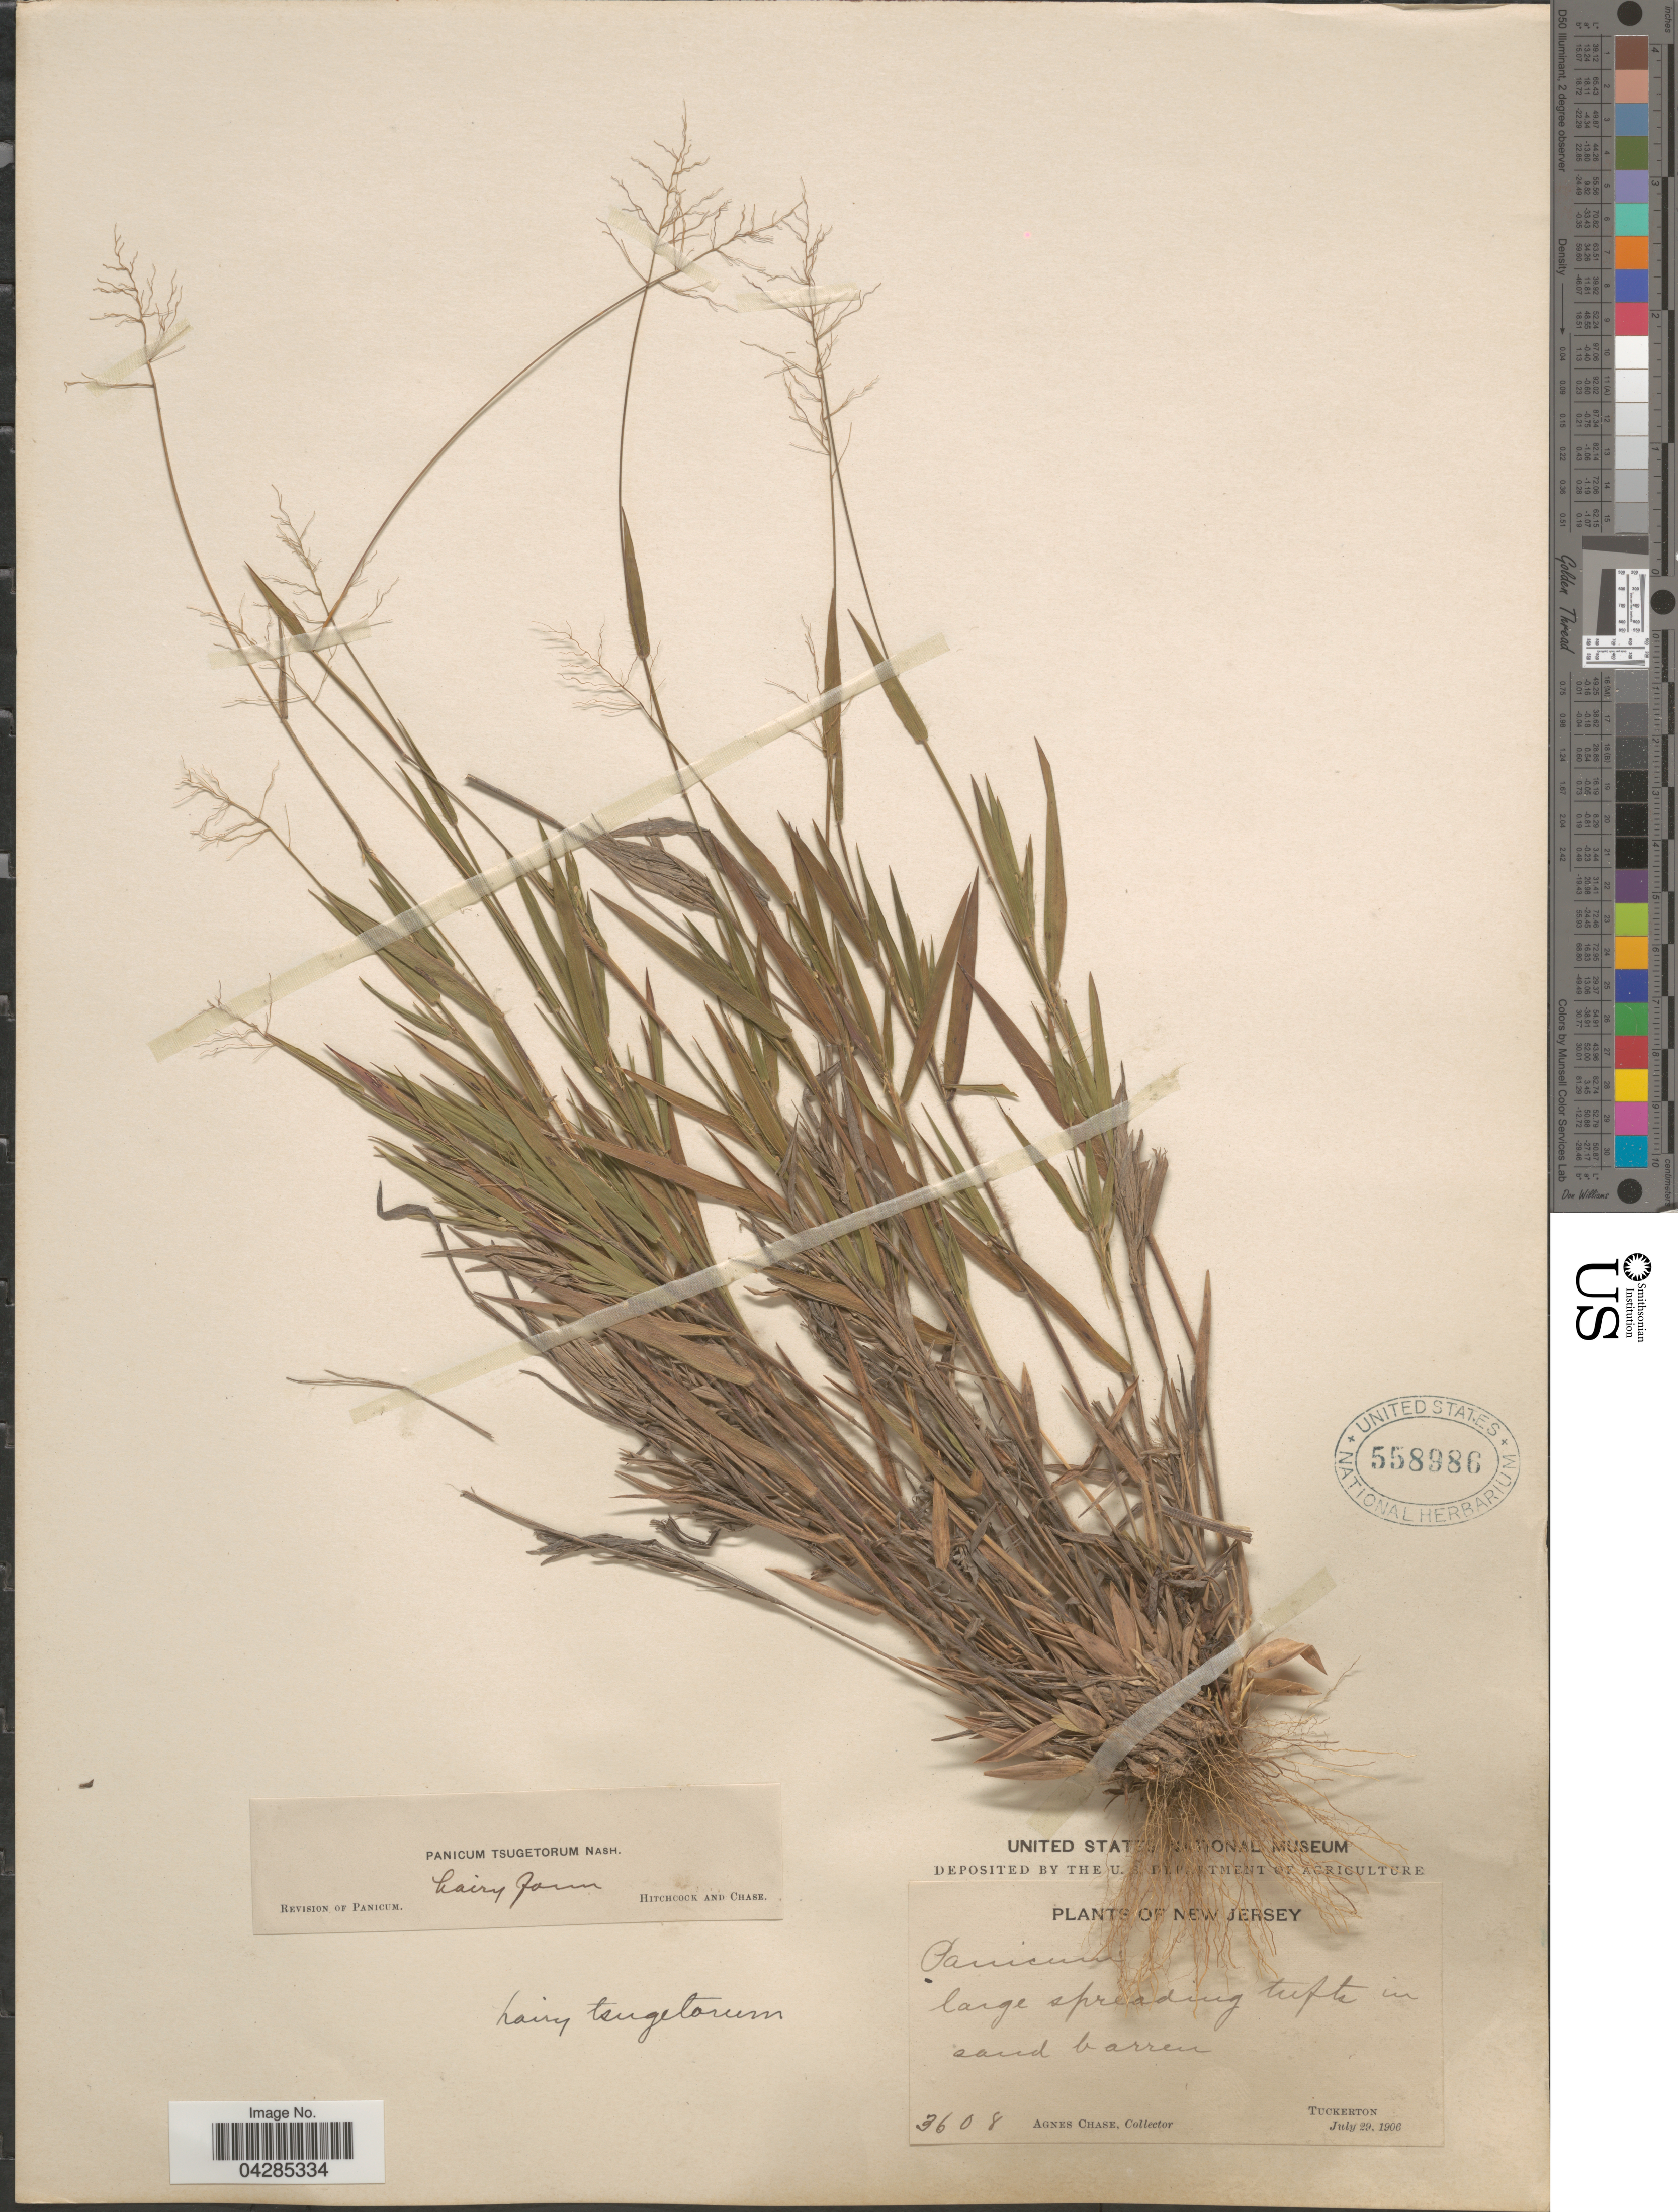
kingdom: Plantae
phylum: Tracheophyta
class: Liliopsida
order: Poales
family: Poaceae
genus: Dichanthelium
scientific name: Dichanthelium portoricense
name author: (Desv. ex Ham.) B.F. Hansen & Wunderlin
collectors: A. Chase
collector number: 3608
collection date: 1906-07-29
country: United States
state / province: New Jersey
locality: In sand barren. Tuckerton.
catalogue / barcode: US 558986